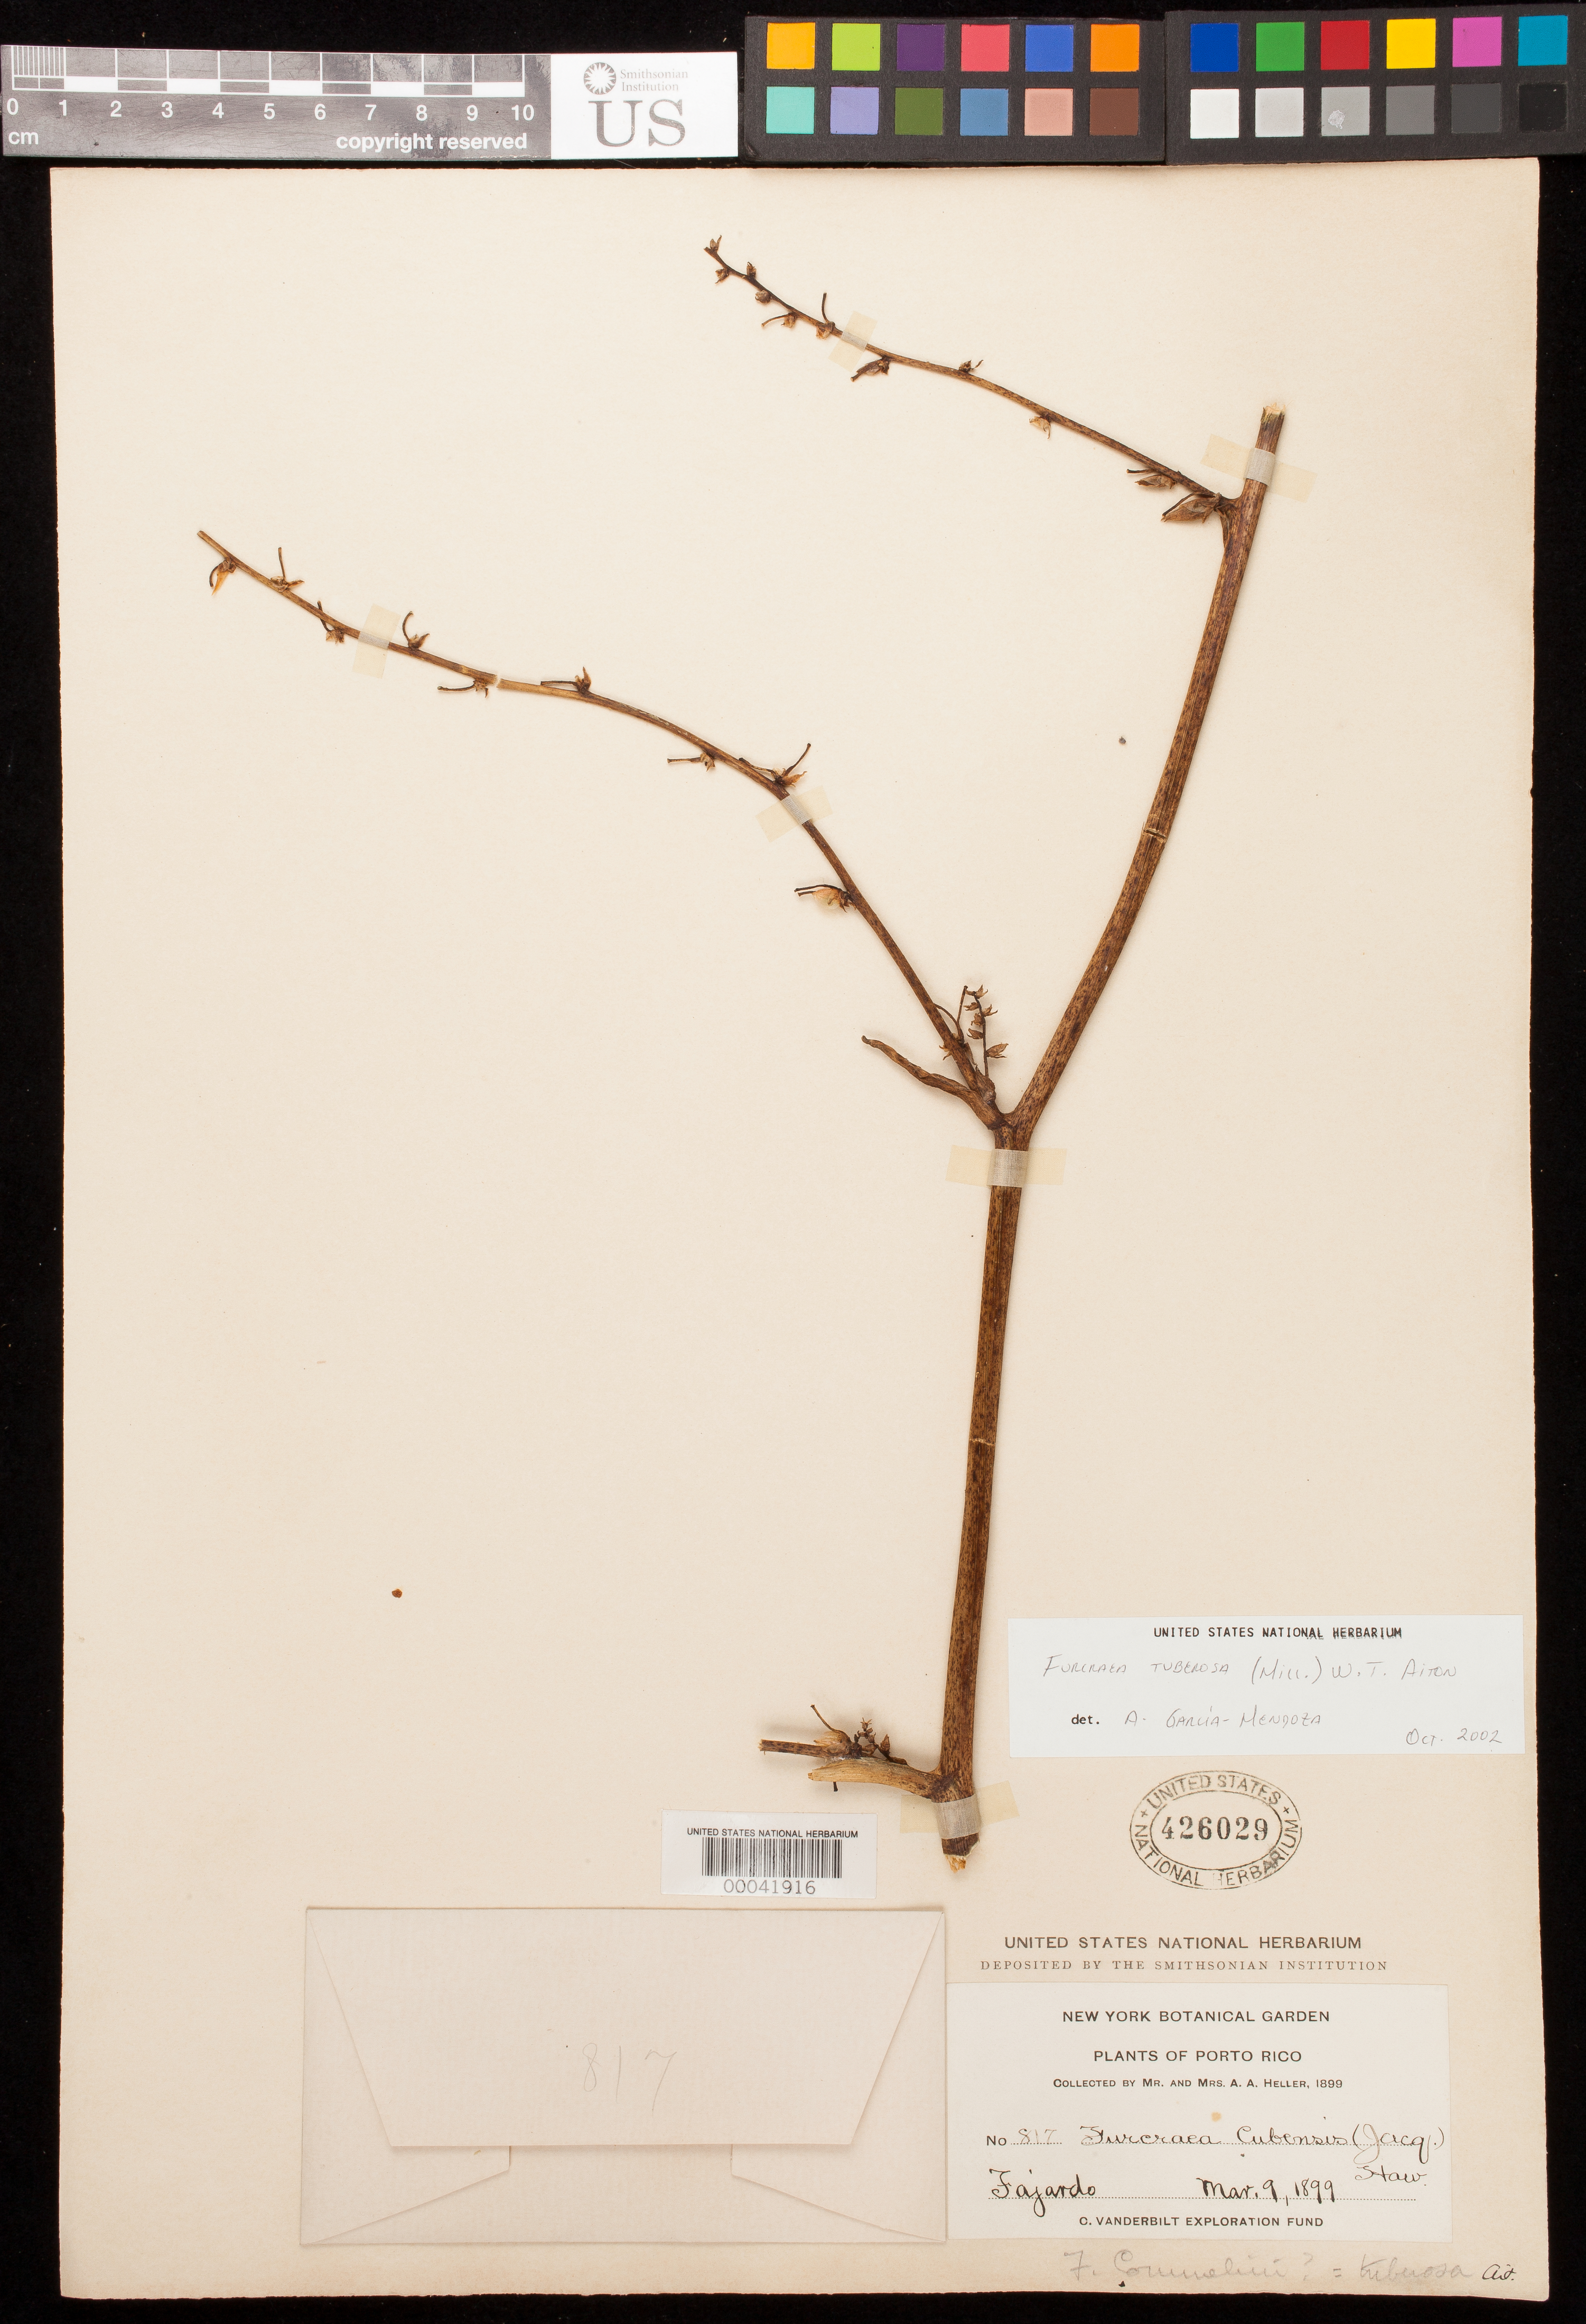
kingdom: Plantae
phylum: Tracheophyta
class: Liliopsida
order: Asparagales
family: Asparagaceae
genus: Furcraea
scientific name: Furcraea tuberosa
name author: (Mill.) W.T. Aiton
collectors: A. A. Heller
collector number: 817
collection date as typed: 09 Mar 1899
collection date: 1899-03-09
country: Puerto Rico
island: Greater Antilles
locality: Fajardo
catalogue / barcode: US 426029